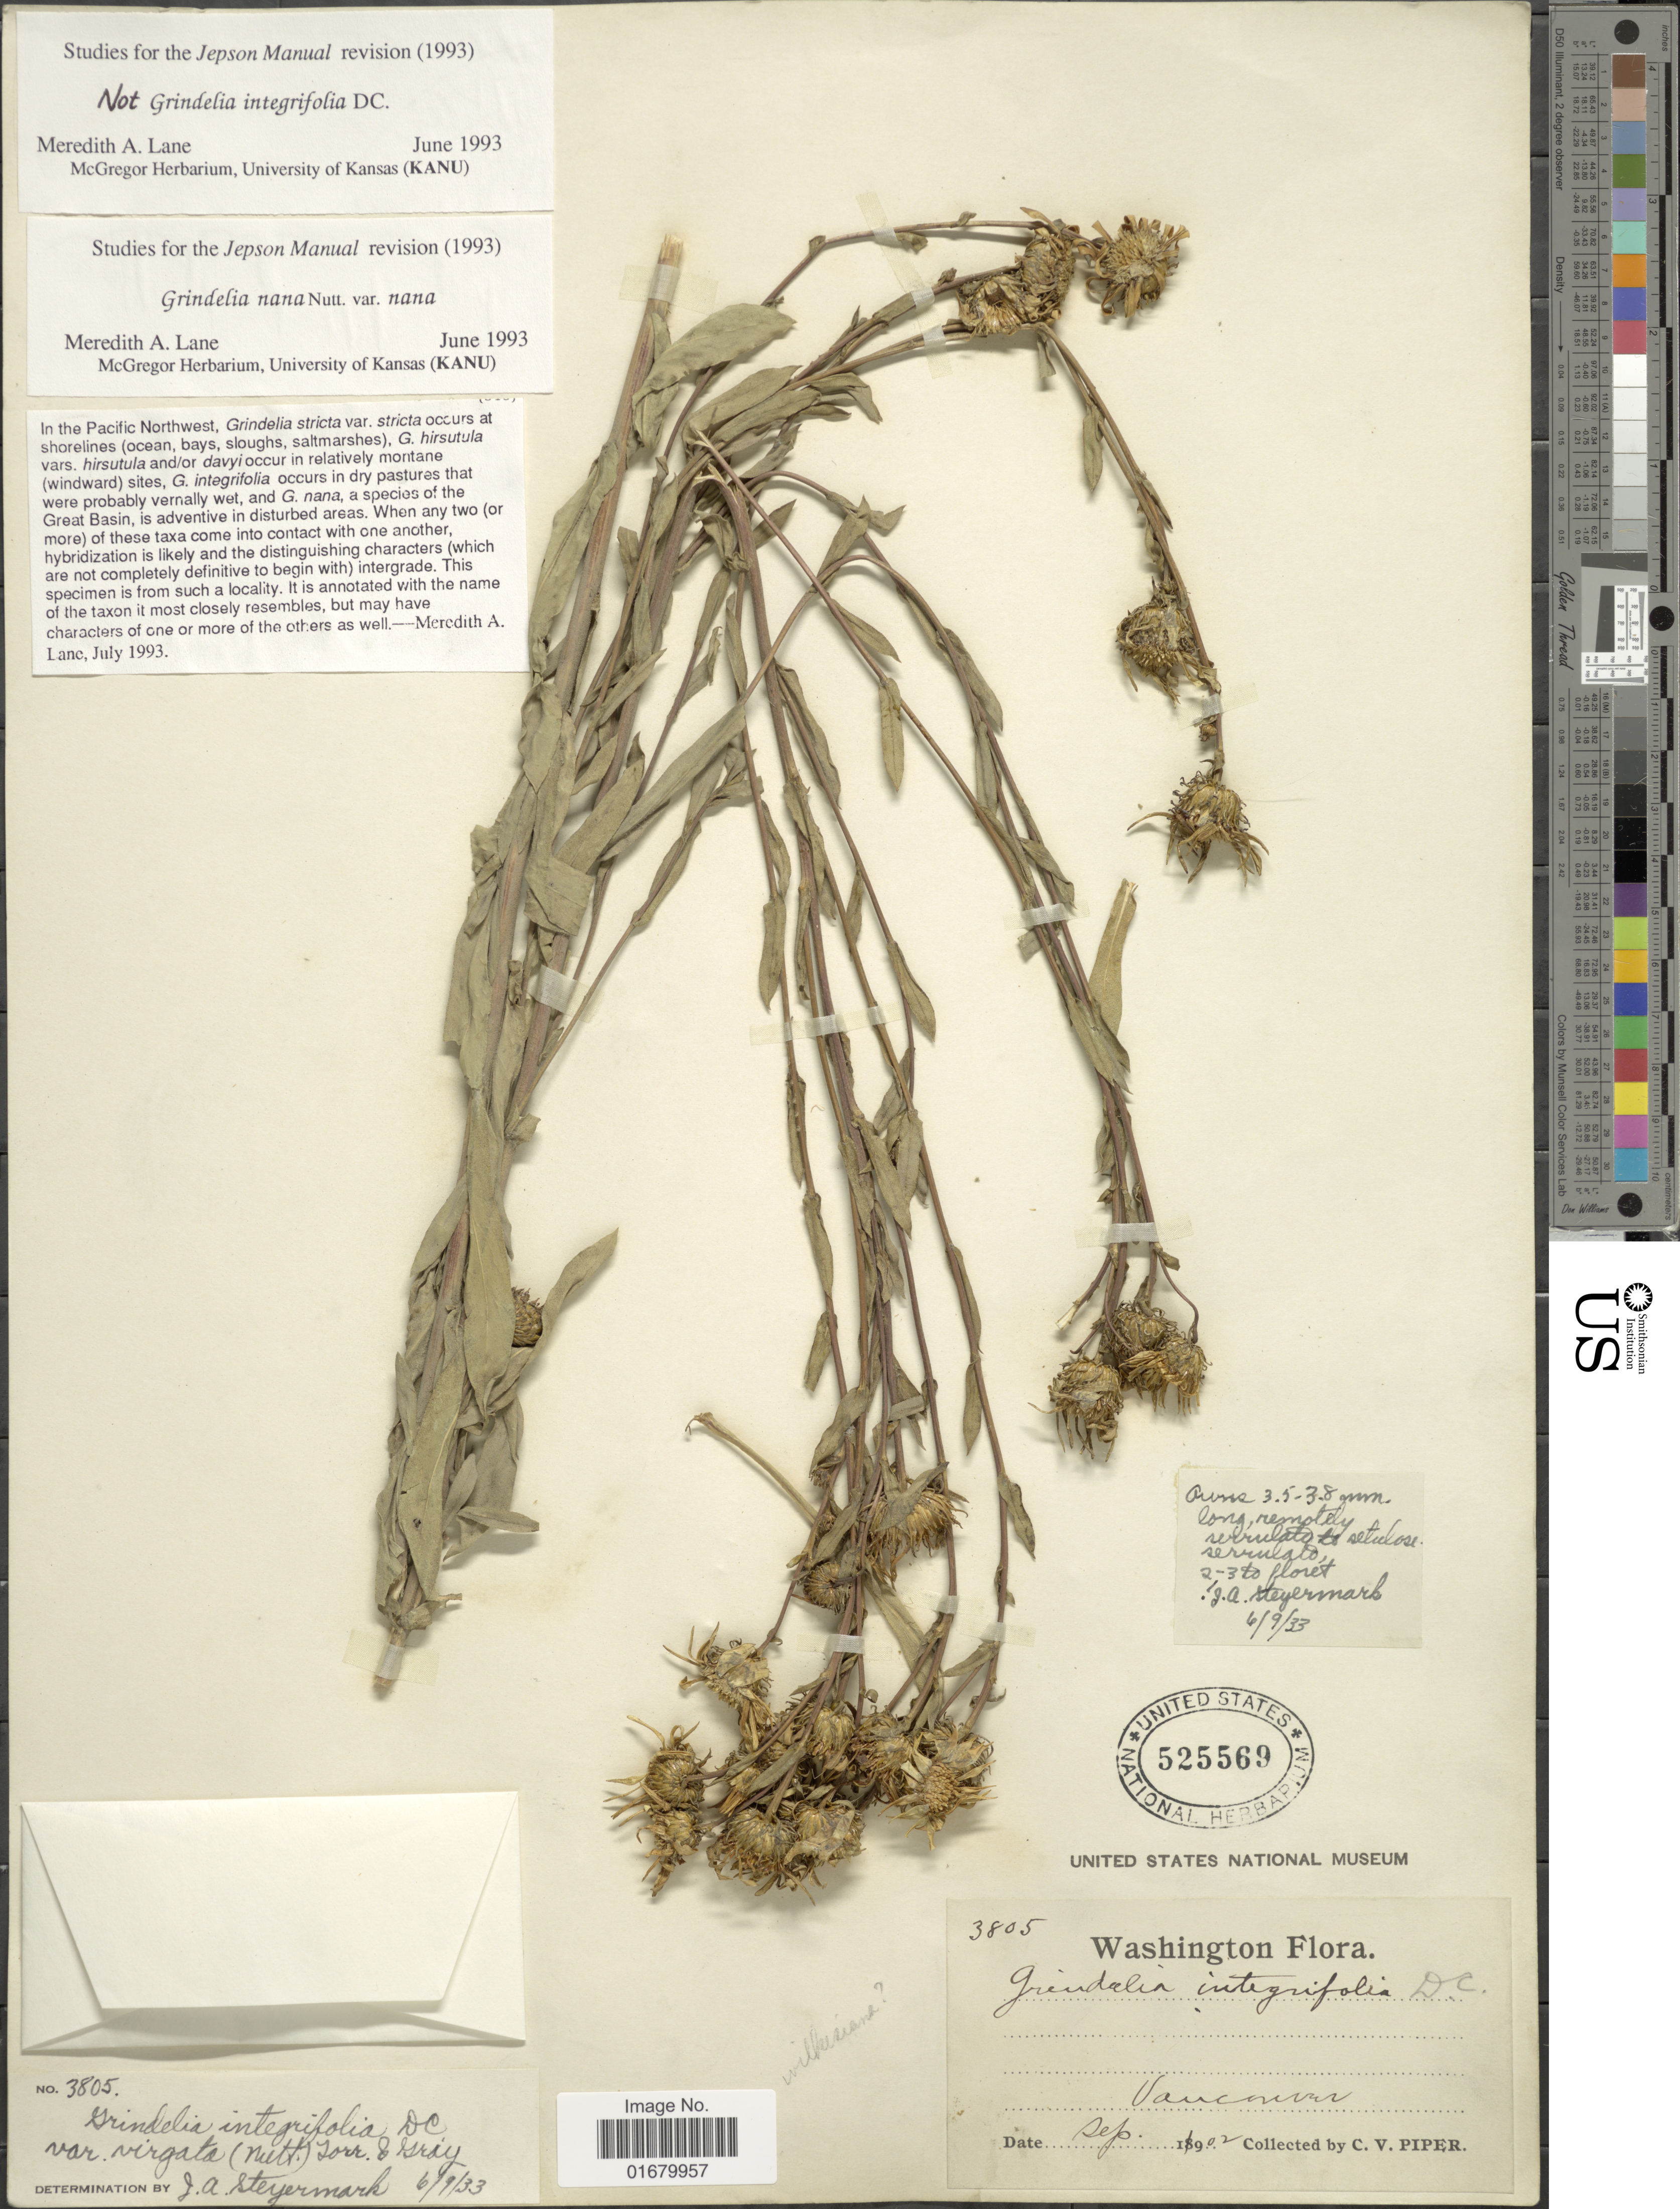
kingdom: Plantae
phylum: Tracheophyta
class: Magnoliopsida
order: Asterales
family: Asteraceae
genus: Grindelia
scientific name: Grindelia nana var. nana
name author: Nutt.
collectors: C. V. Piper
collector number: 3805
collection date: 1902-09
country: United States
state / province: Washington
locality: Vancouver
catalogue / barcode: US 525569